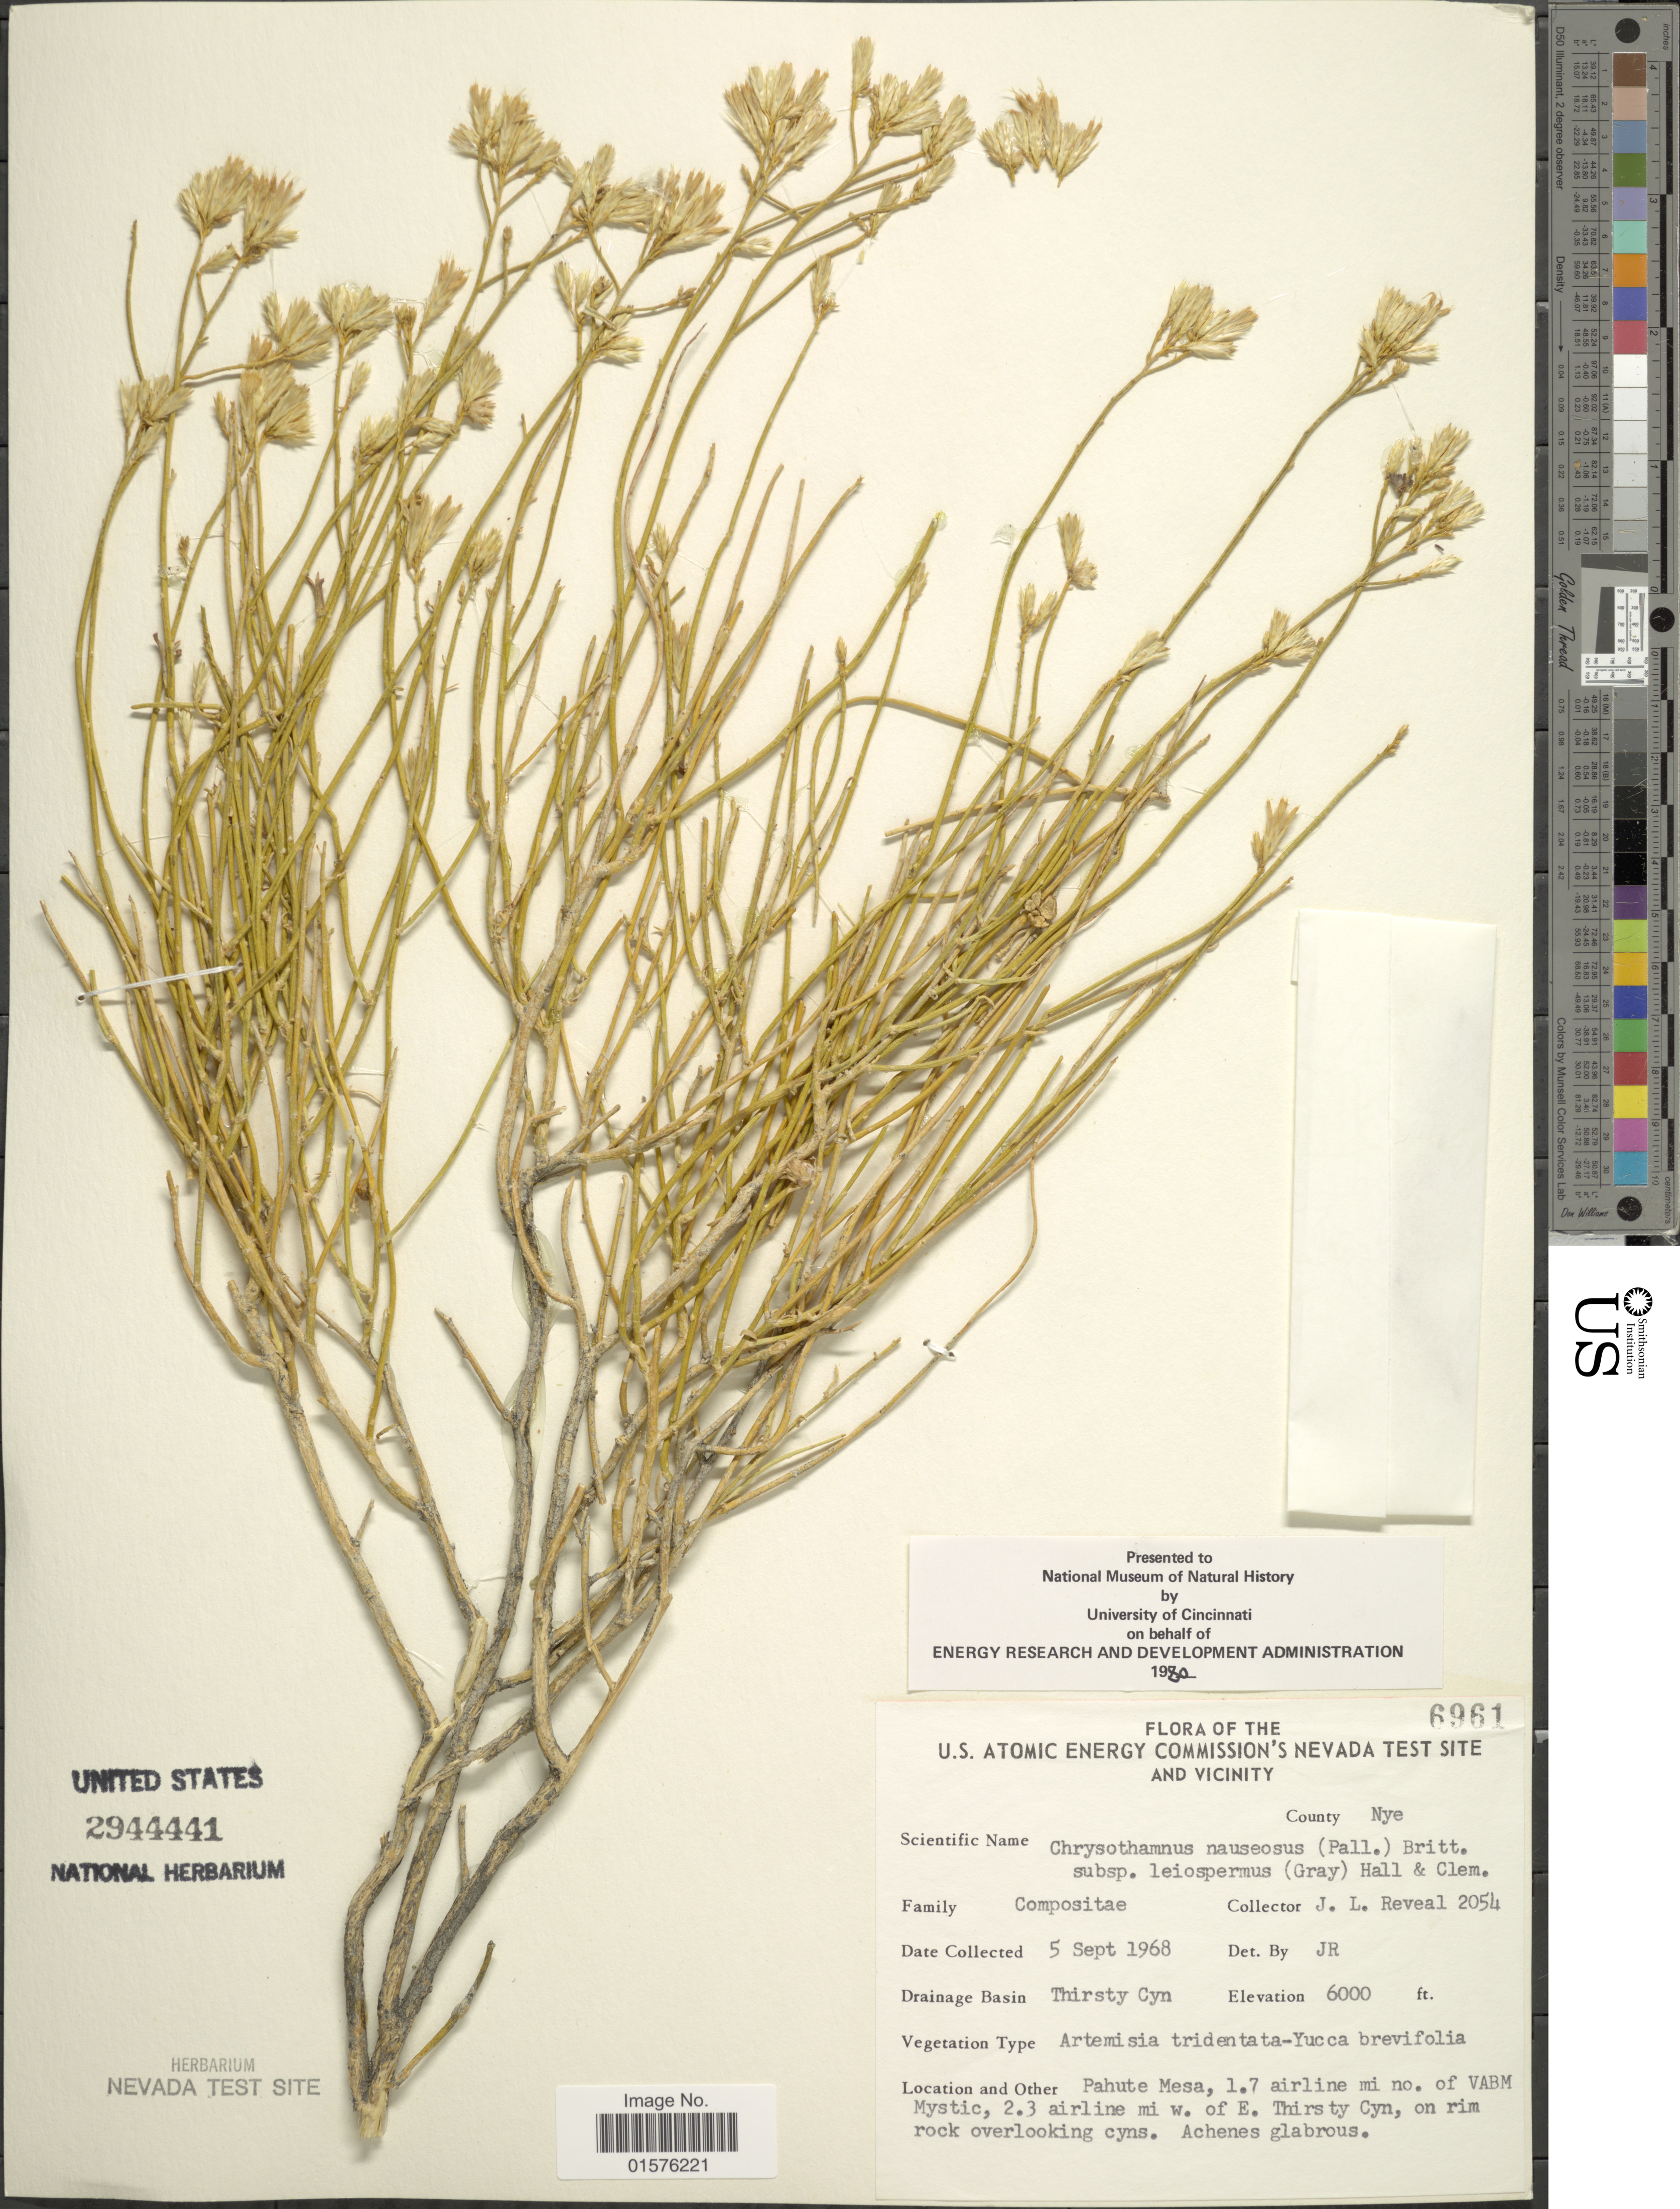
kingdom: Plantae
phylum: Tracheophyta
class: Magnoliopsida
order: Asterales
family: Asteraceae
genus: Ericameria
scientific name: Ericameria nauseosa var. leiosperma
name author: (A. Gray) G.L. Nesom & G.I. Baird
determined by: Urbatsch, Lowell E., Curator (LSU), Louisiana State University (UNITED STATES)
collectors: J. L. Reveal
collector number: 2054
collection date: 1968-09-05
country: United States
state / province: Nevada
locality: The U.S. Atomic Energy Commision's Nevada test site and vicinity, County: Nye, Drainage basin: Thirsty Cyn, Pahute Mesa, 1.7 airline mi no. of VABM Mystic, 2.3 airline mi w. of E Thirsty Cyn.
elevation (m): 1829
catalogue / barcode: US 2944441